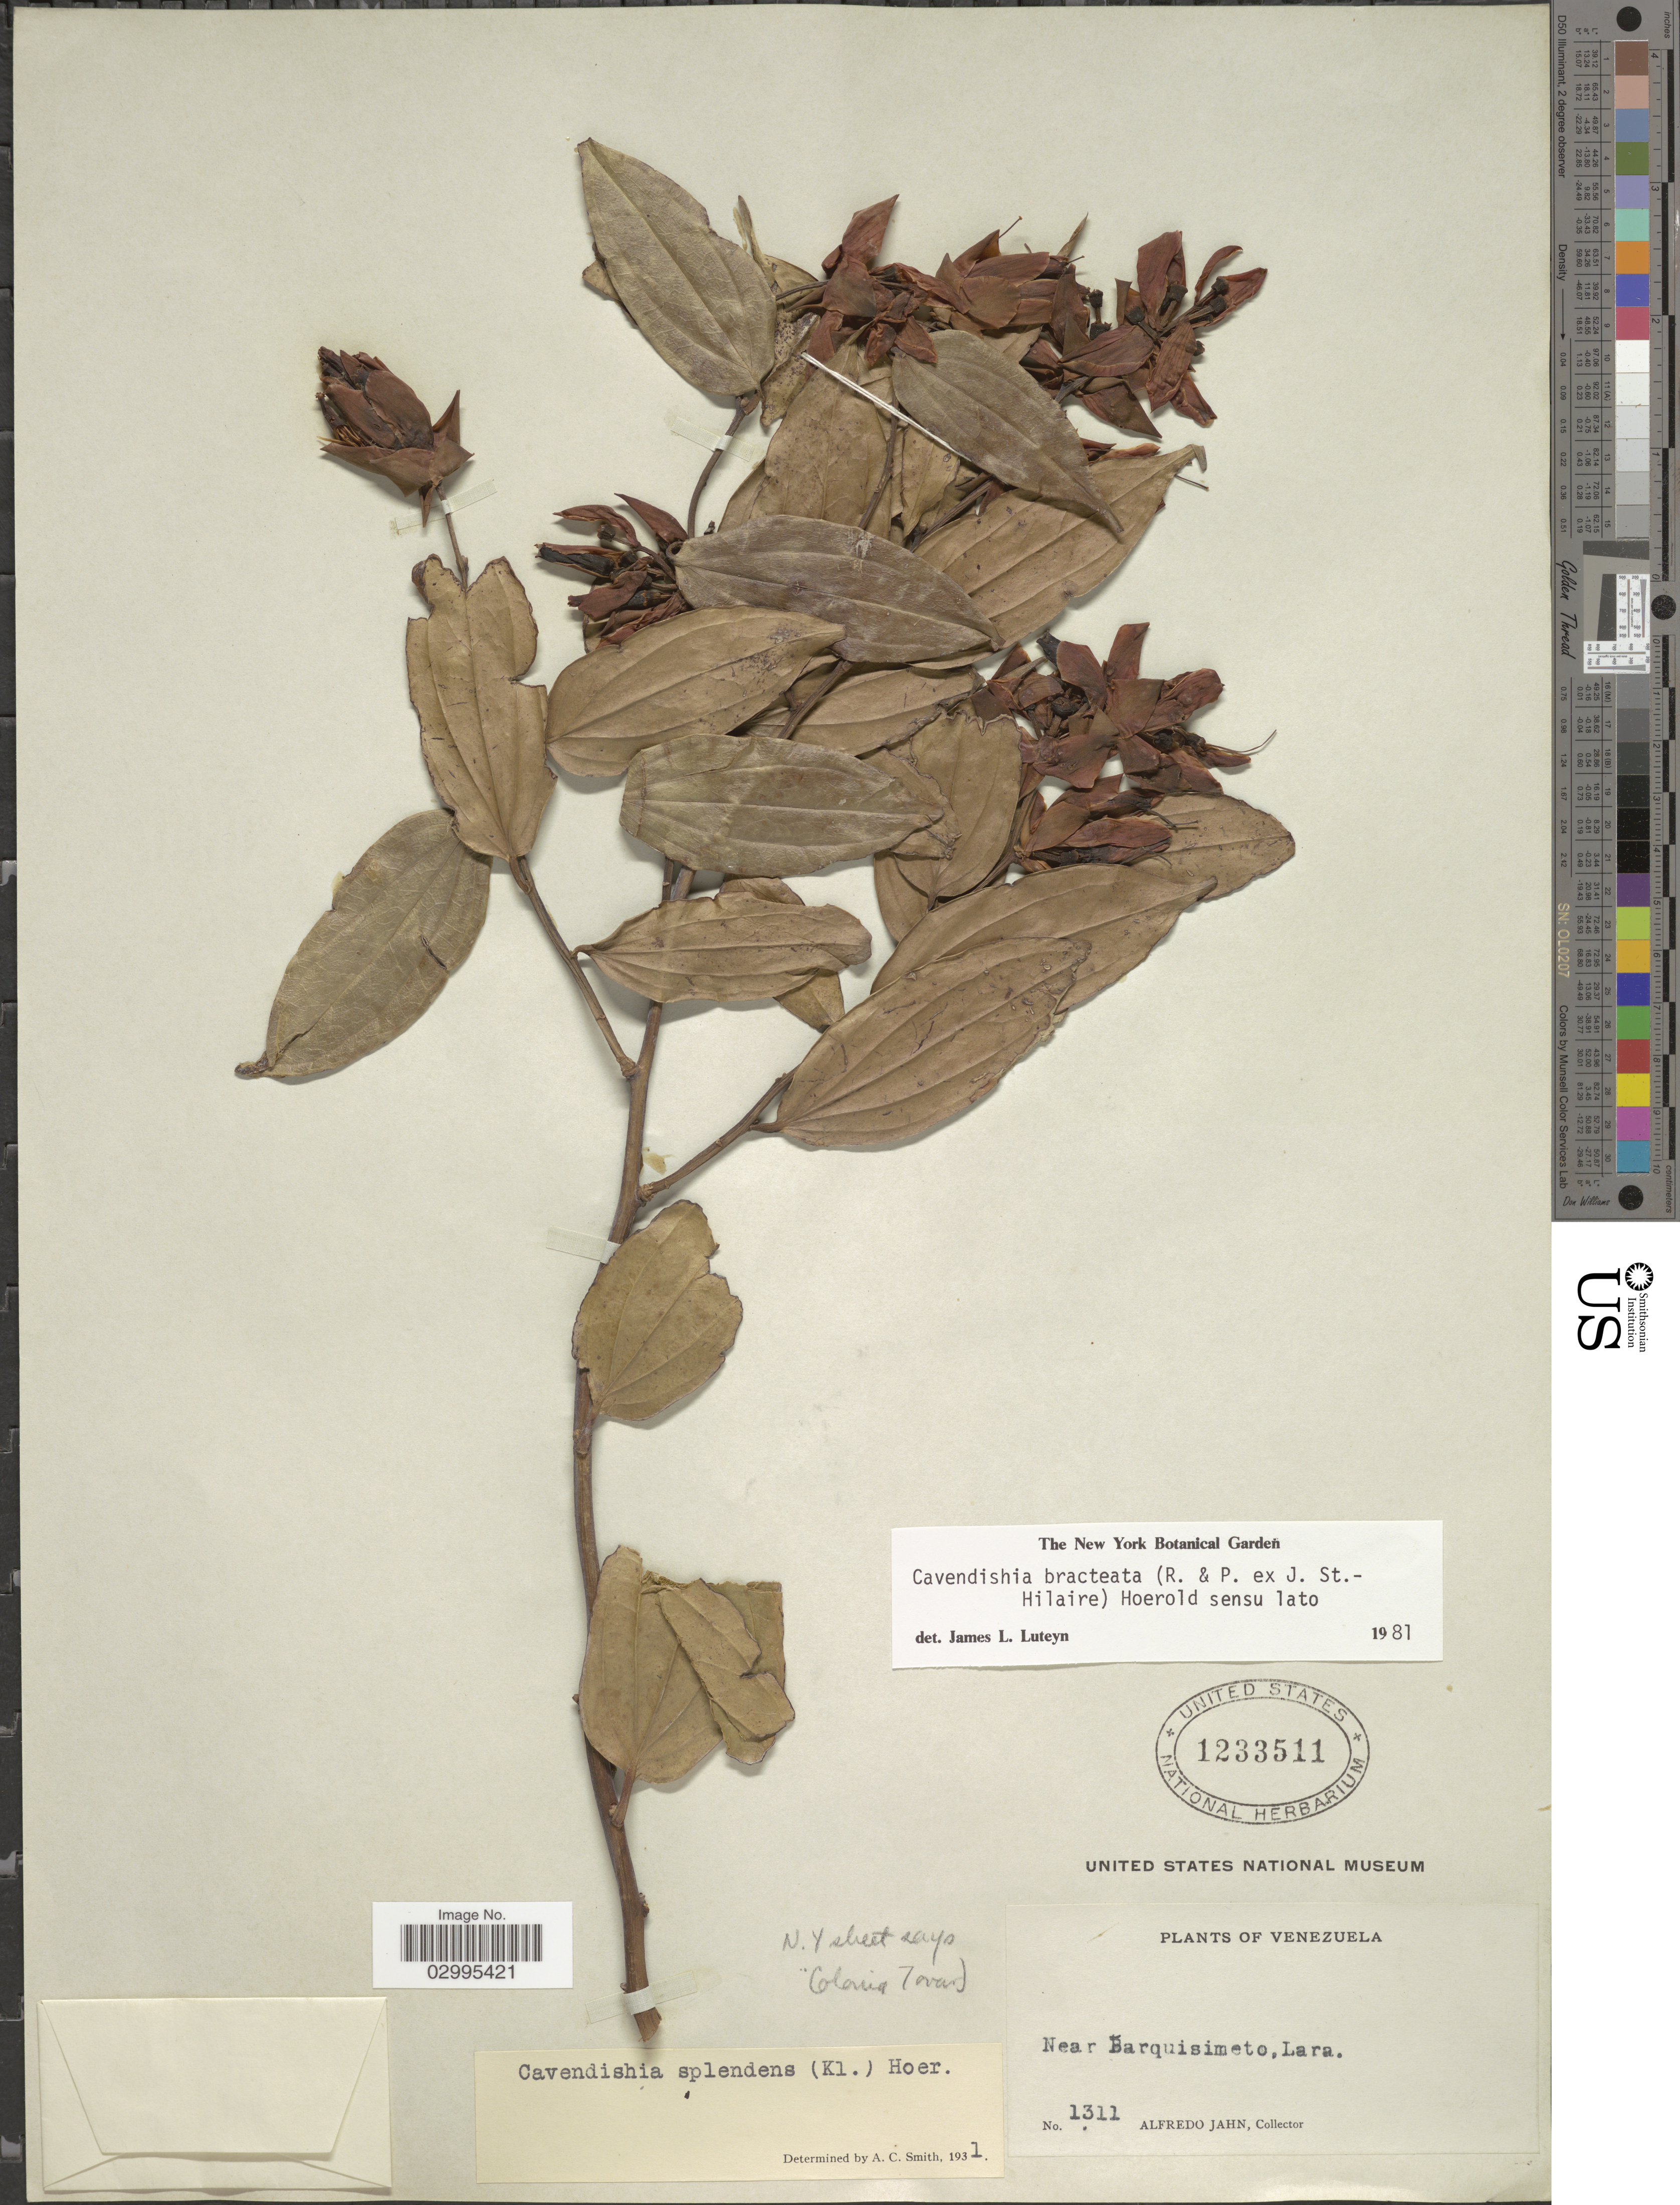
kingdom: Plantae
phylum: Tracheophyta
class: Magnoliopsida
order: Ericales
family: Ericaceae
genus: Cavendishia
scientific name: Cavendishia bracteata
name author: (Ruiz & Pav. ex J. St.-Hil.) Hoerold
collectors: A. Jahn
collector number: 1311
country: Venezuela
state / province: Lara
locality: Near Barquisimeto.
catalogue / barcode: US 1233511